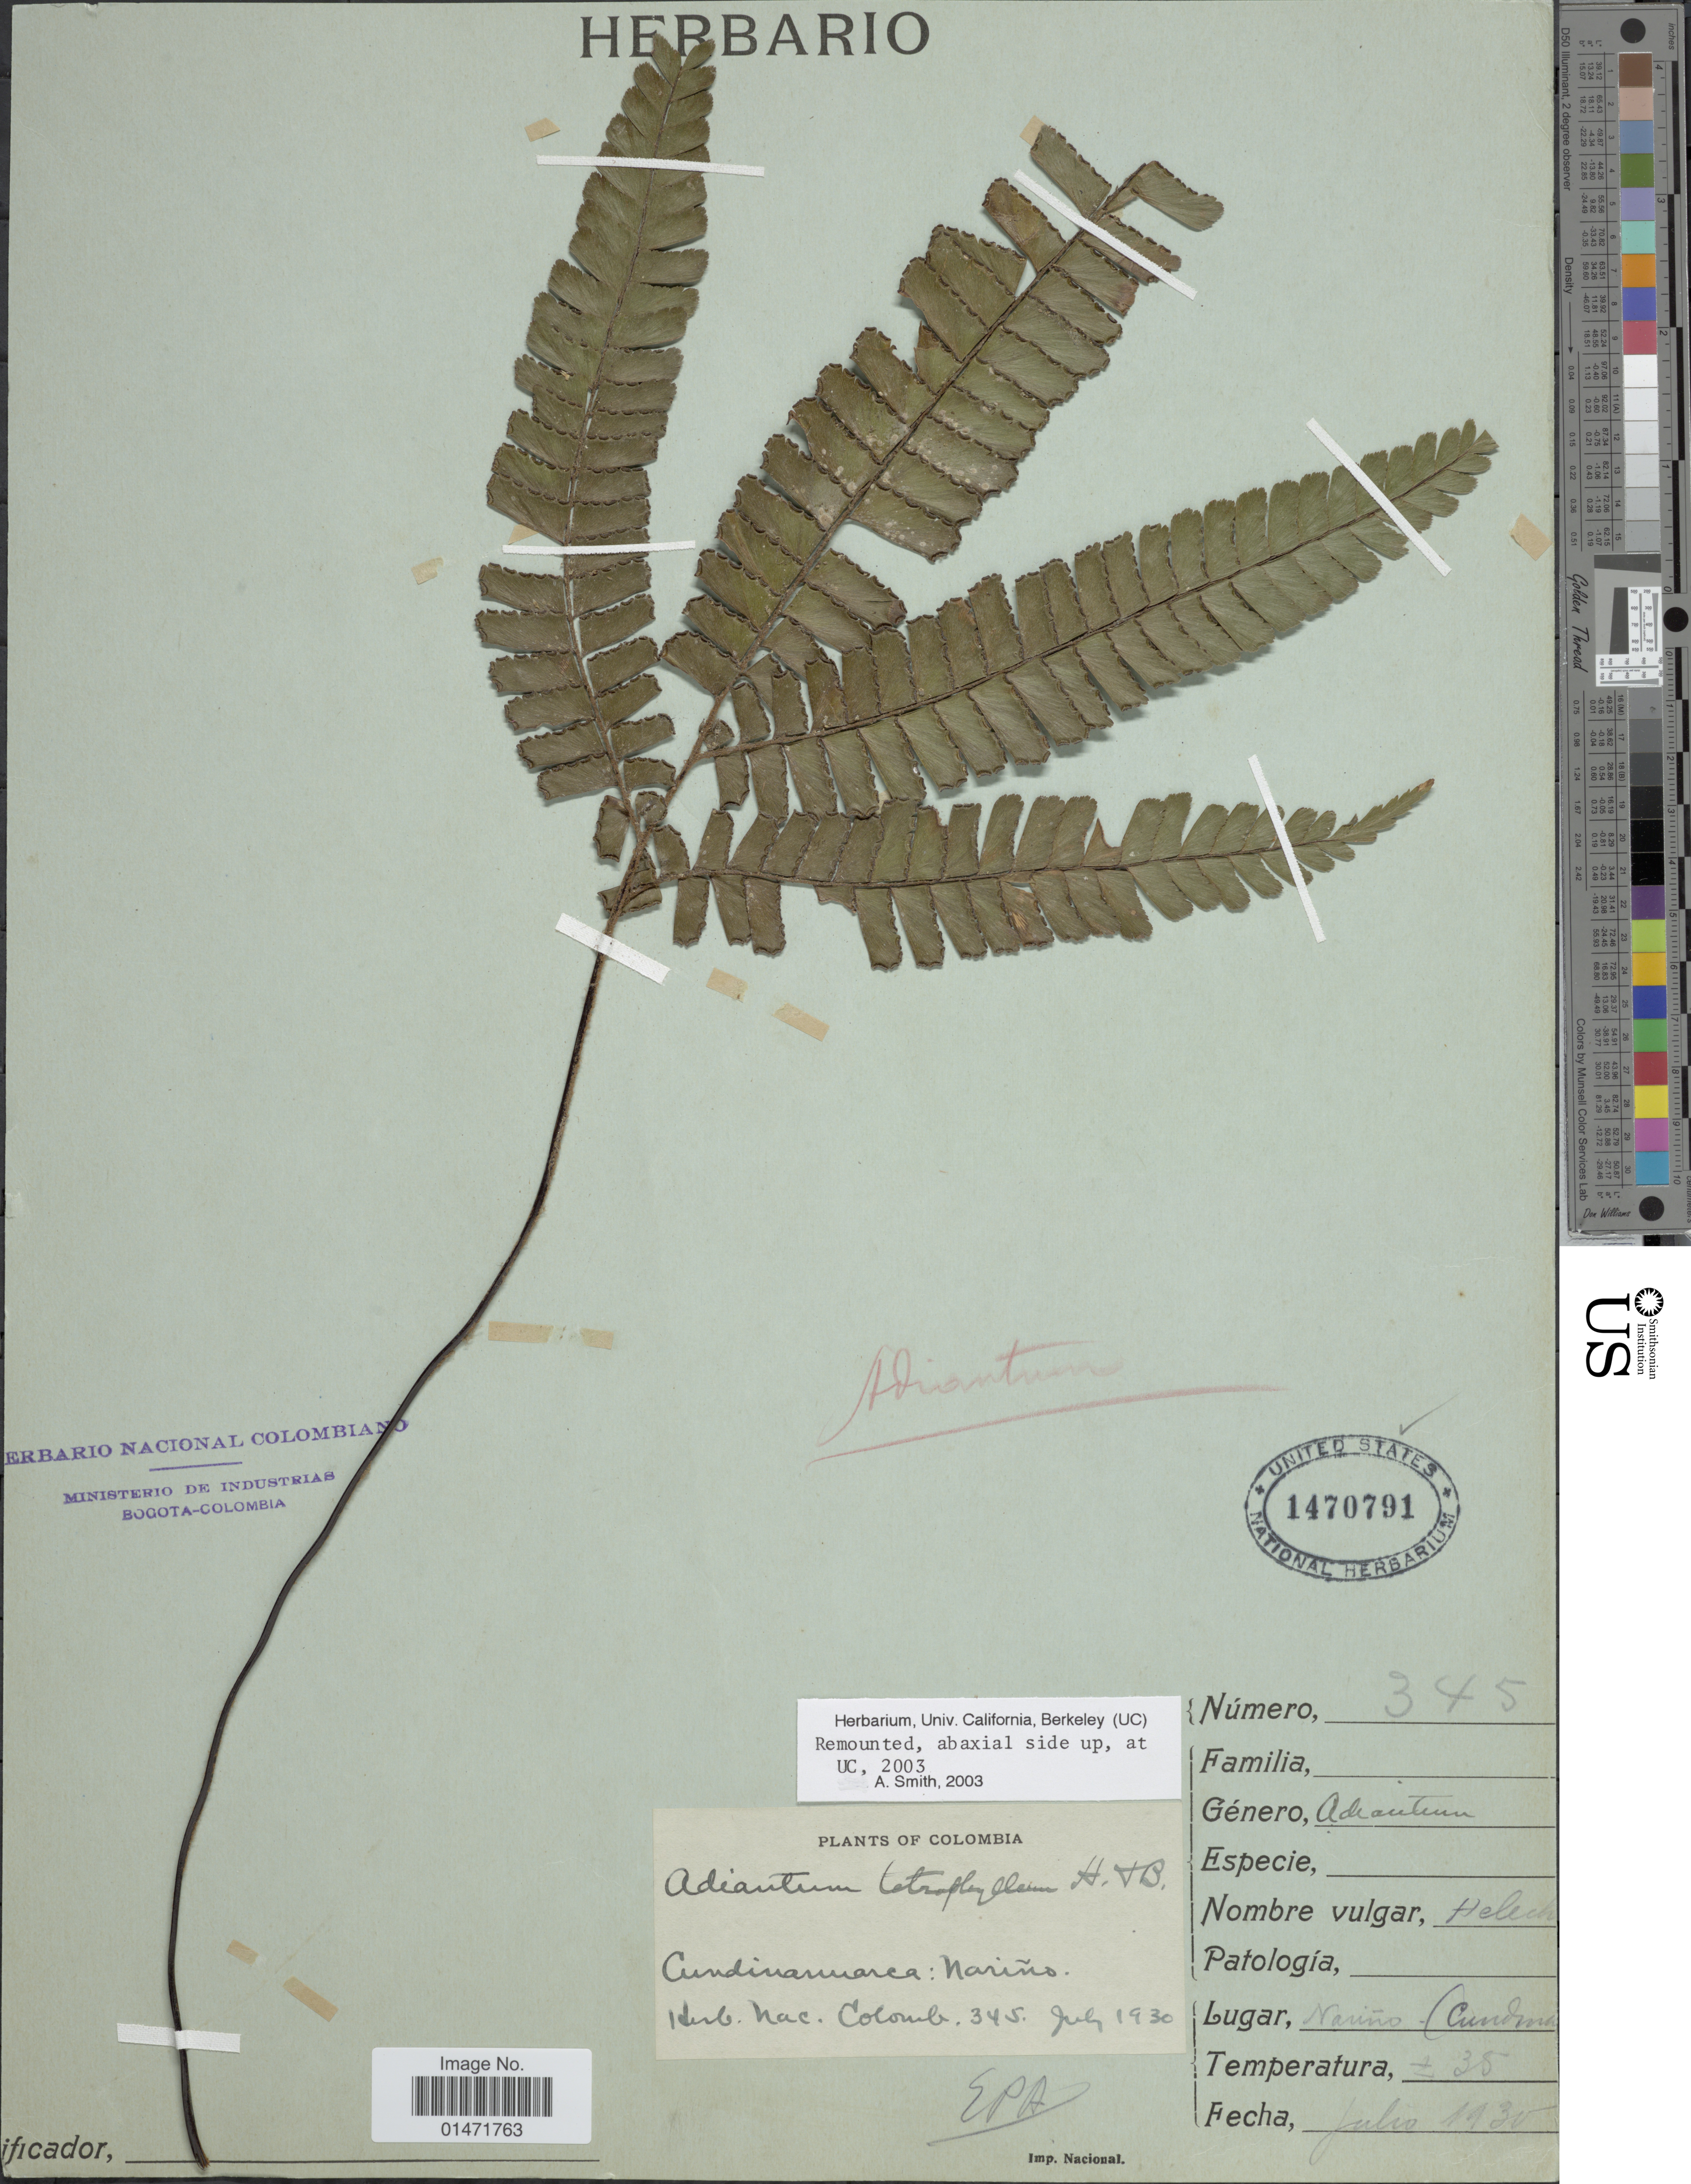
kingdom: Plantae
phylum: Tracheophyta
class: Polypodiopsida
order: Polypodiales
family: Pteridaceae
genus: Adiantum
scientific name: Adiantum tetraphyllum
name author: Humb. & Bonpl. ex Willd.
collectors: ex herb. Nac. Colomb.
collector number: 345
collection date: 1930-07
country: Colombia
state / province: Cundinamarca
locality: Nariño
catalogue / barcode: US 1470791